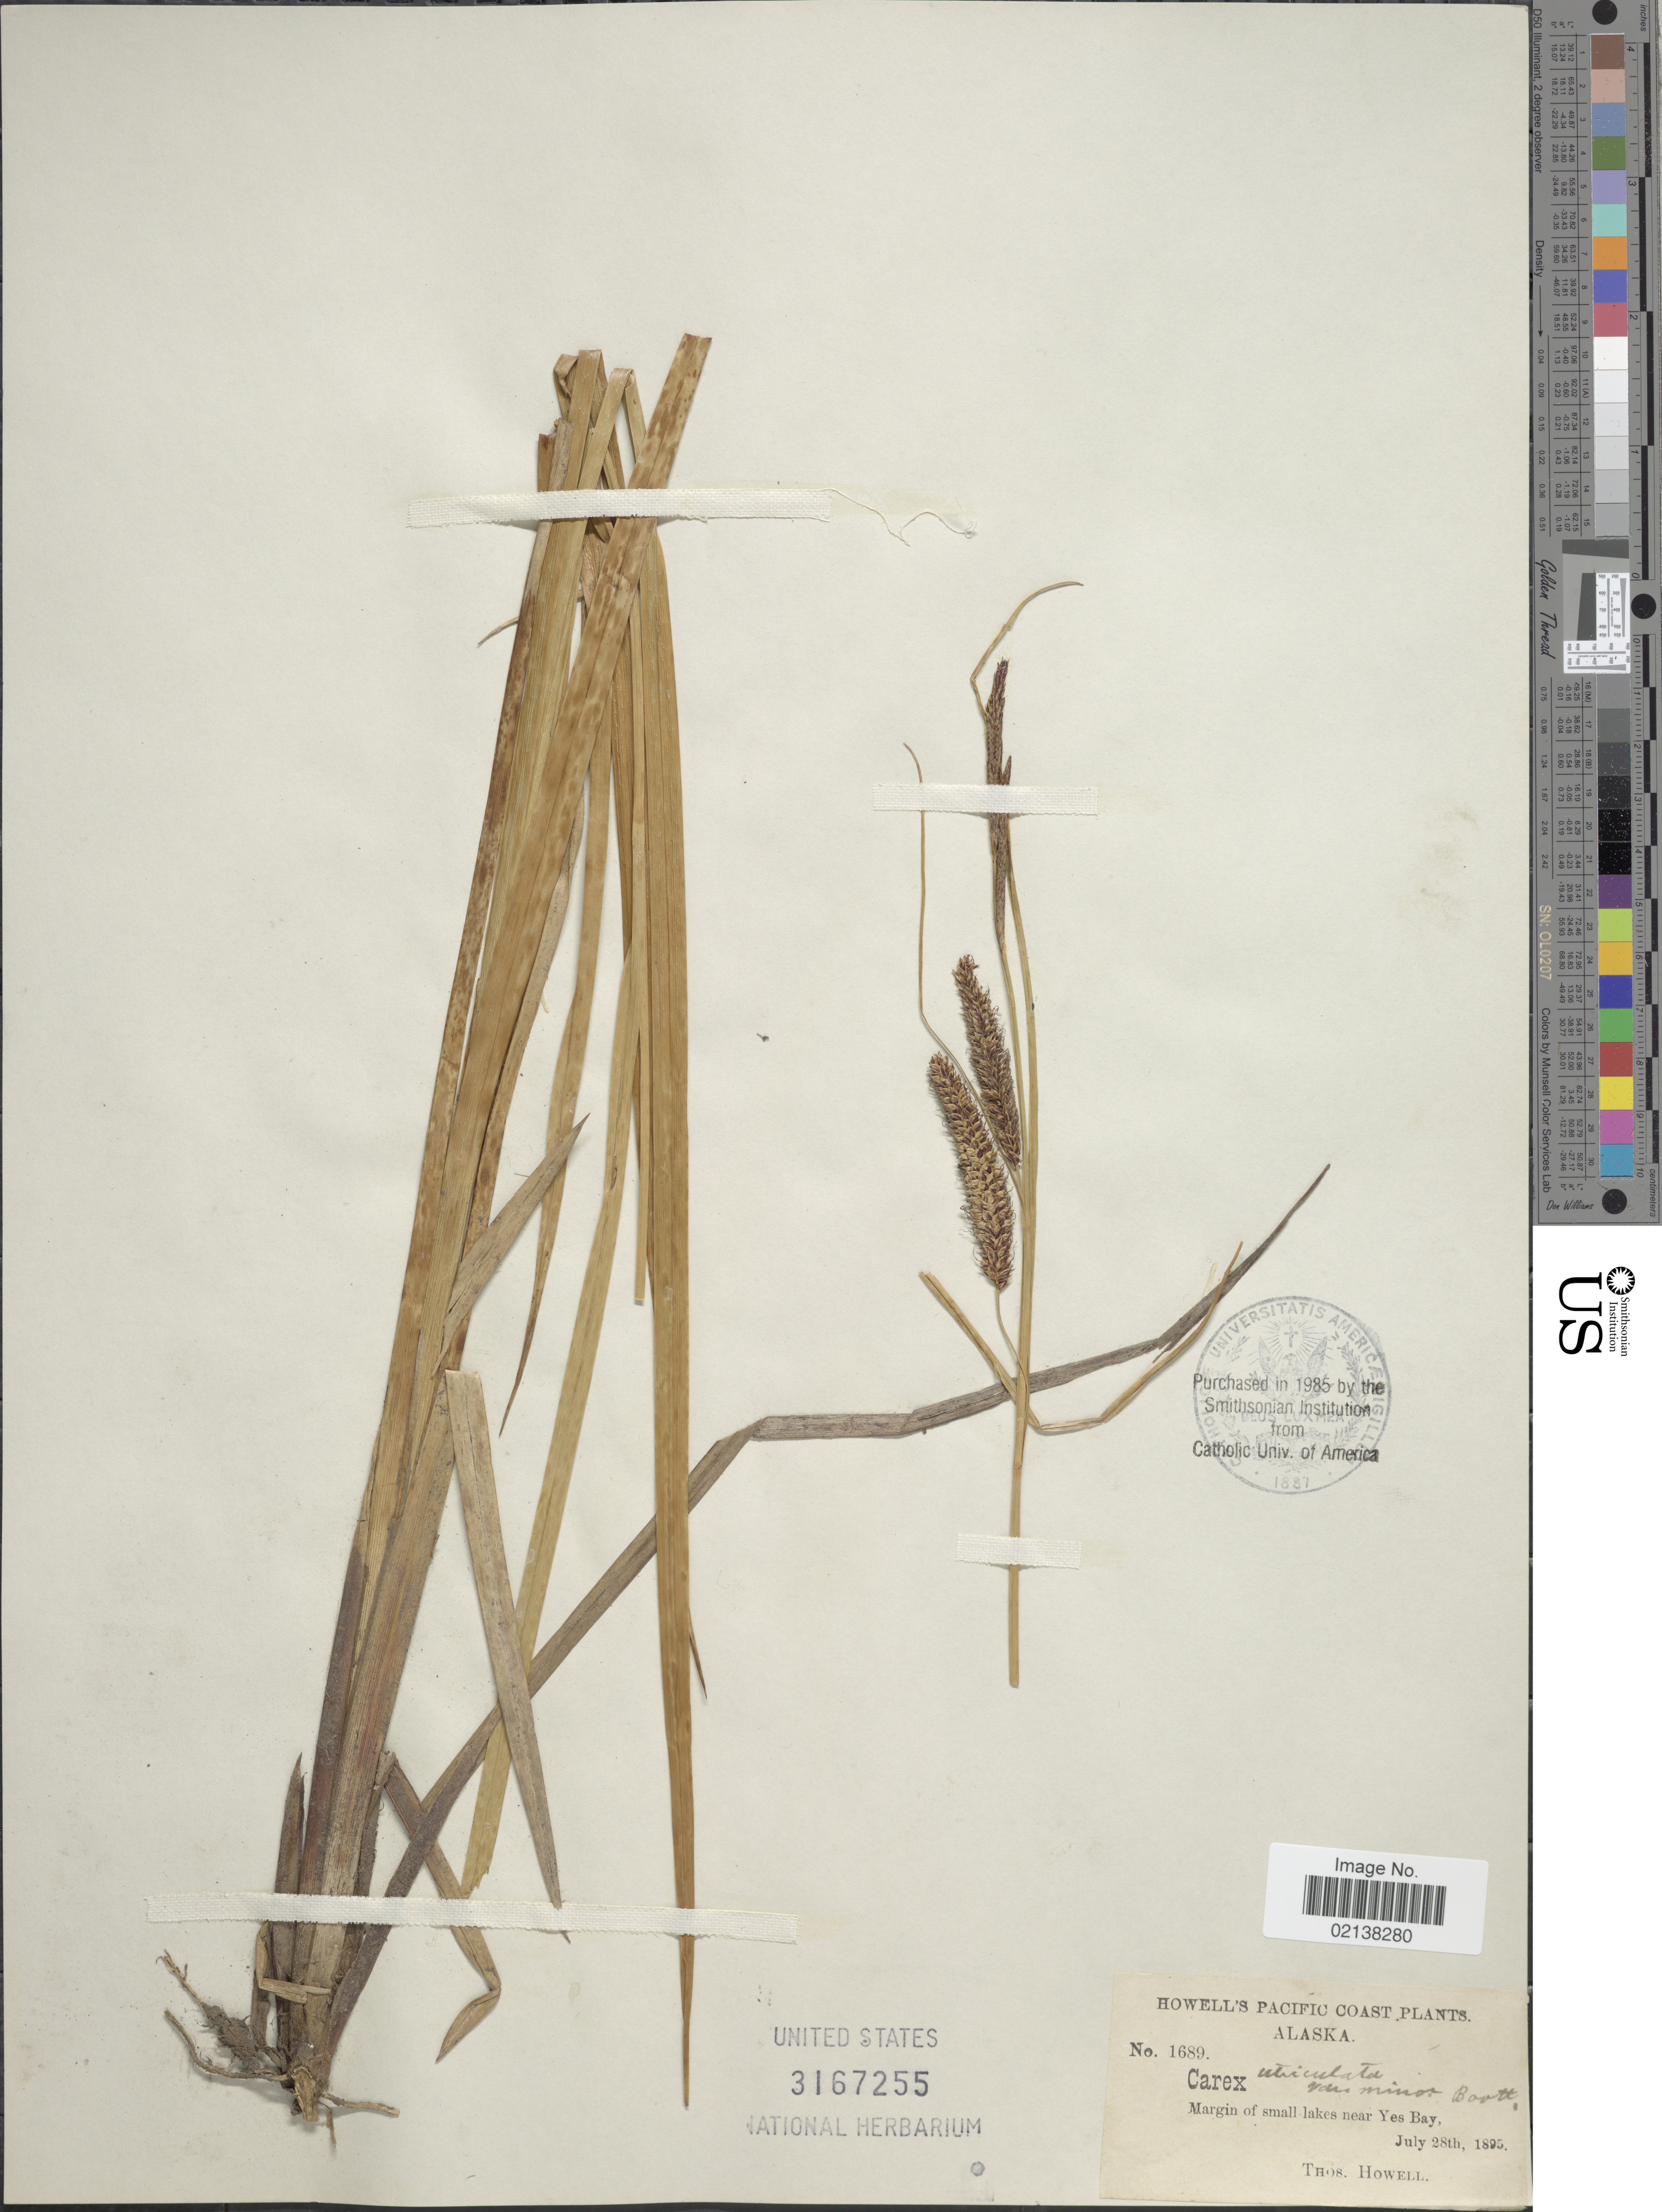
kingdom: Plantae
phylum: Tracheophyta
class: Liliopsida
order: Poales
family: Cyperaceae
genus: Carex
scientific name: Carex utriculata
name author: Boott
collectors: T. Howell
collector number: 1689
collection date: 1895-07-28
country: United States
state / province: Alaska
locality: Pacific Coast. Margin of small lakes near Yes Bay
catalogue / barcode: US 3167255